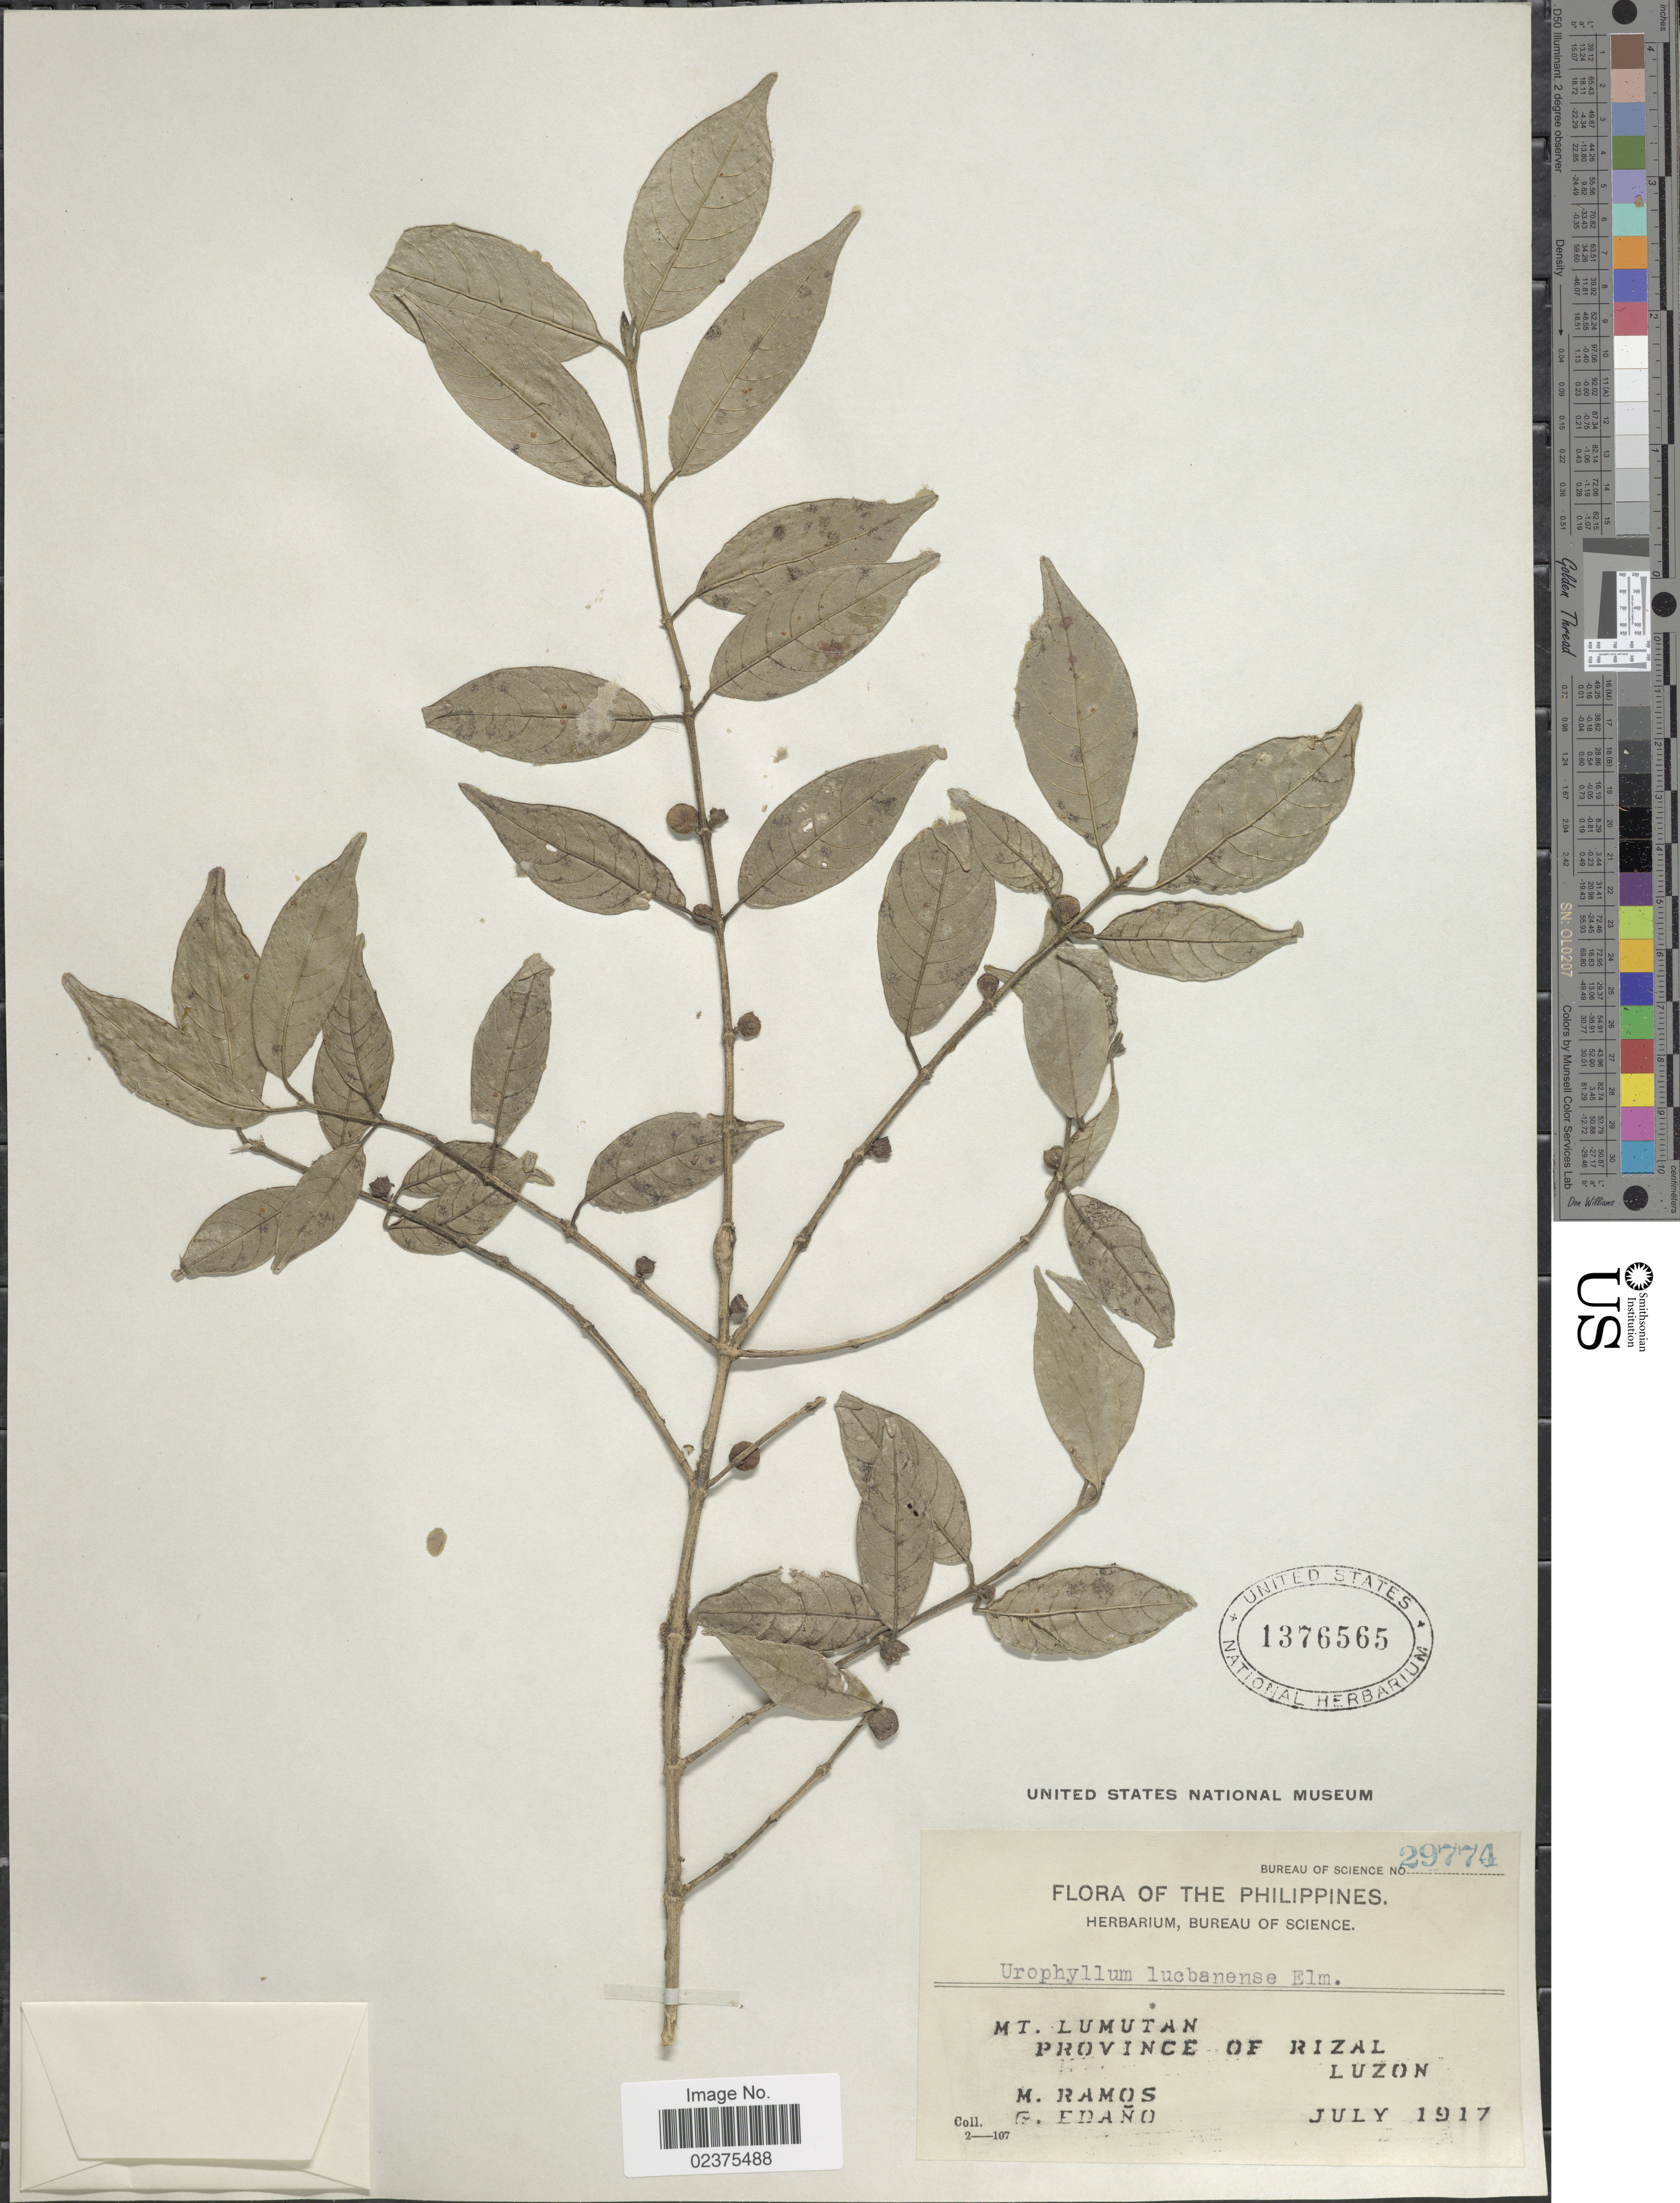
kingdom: Plantae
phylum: Tracheophyta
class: Magnoliopsida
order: Gentianales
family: Rubiaceae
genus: Praravinia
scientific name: Praravinia lucbanensis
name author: (Elmer) Bremek.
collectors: M. Ramos & G. Edaño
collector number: Bureau of Science 29774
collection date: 1917-07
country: Philippines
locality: Mt. Lumutan, Province of Rizal, Luzon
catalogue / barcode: US 1376565